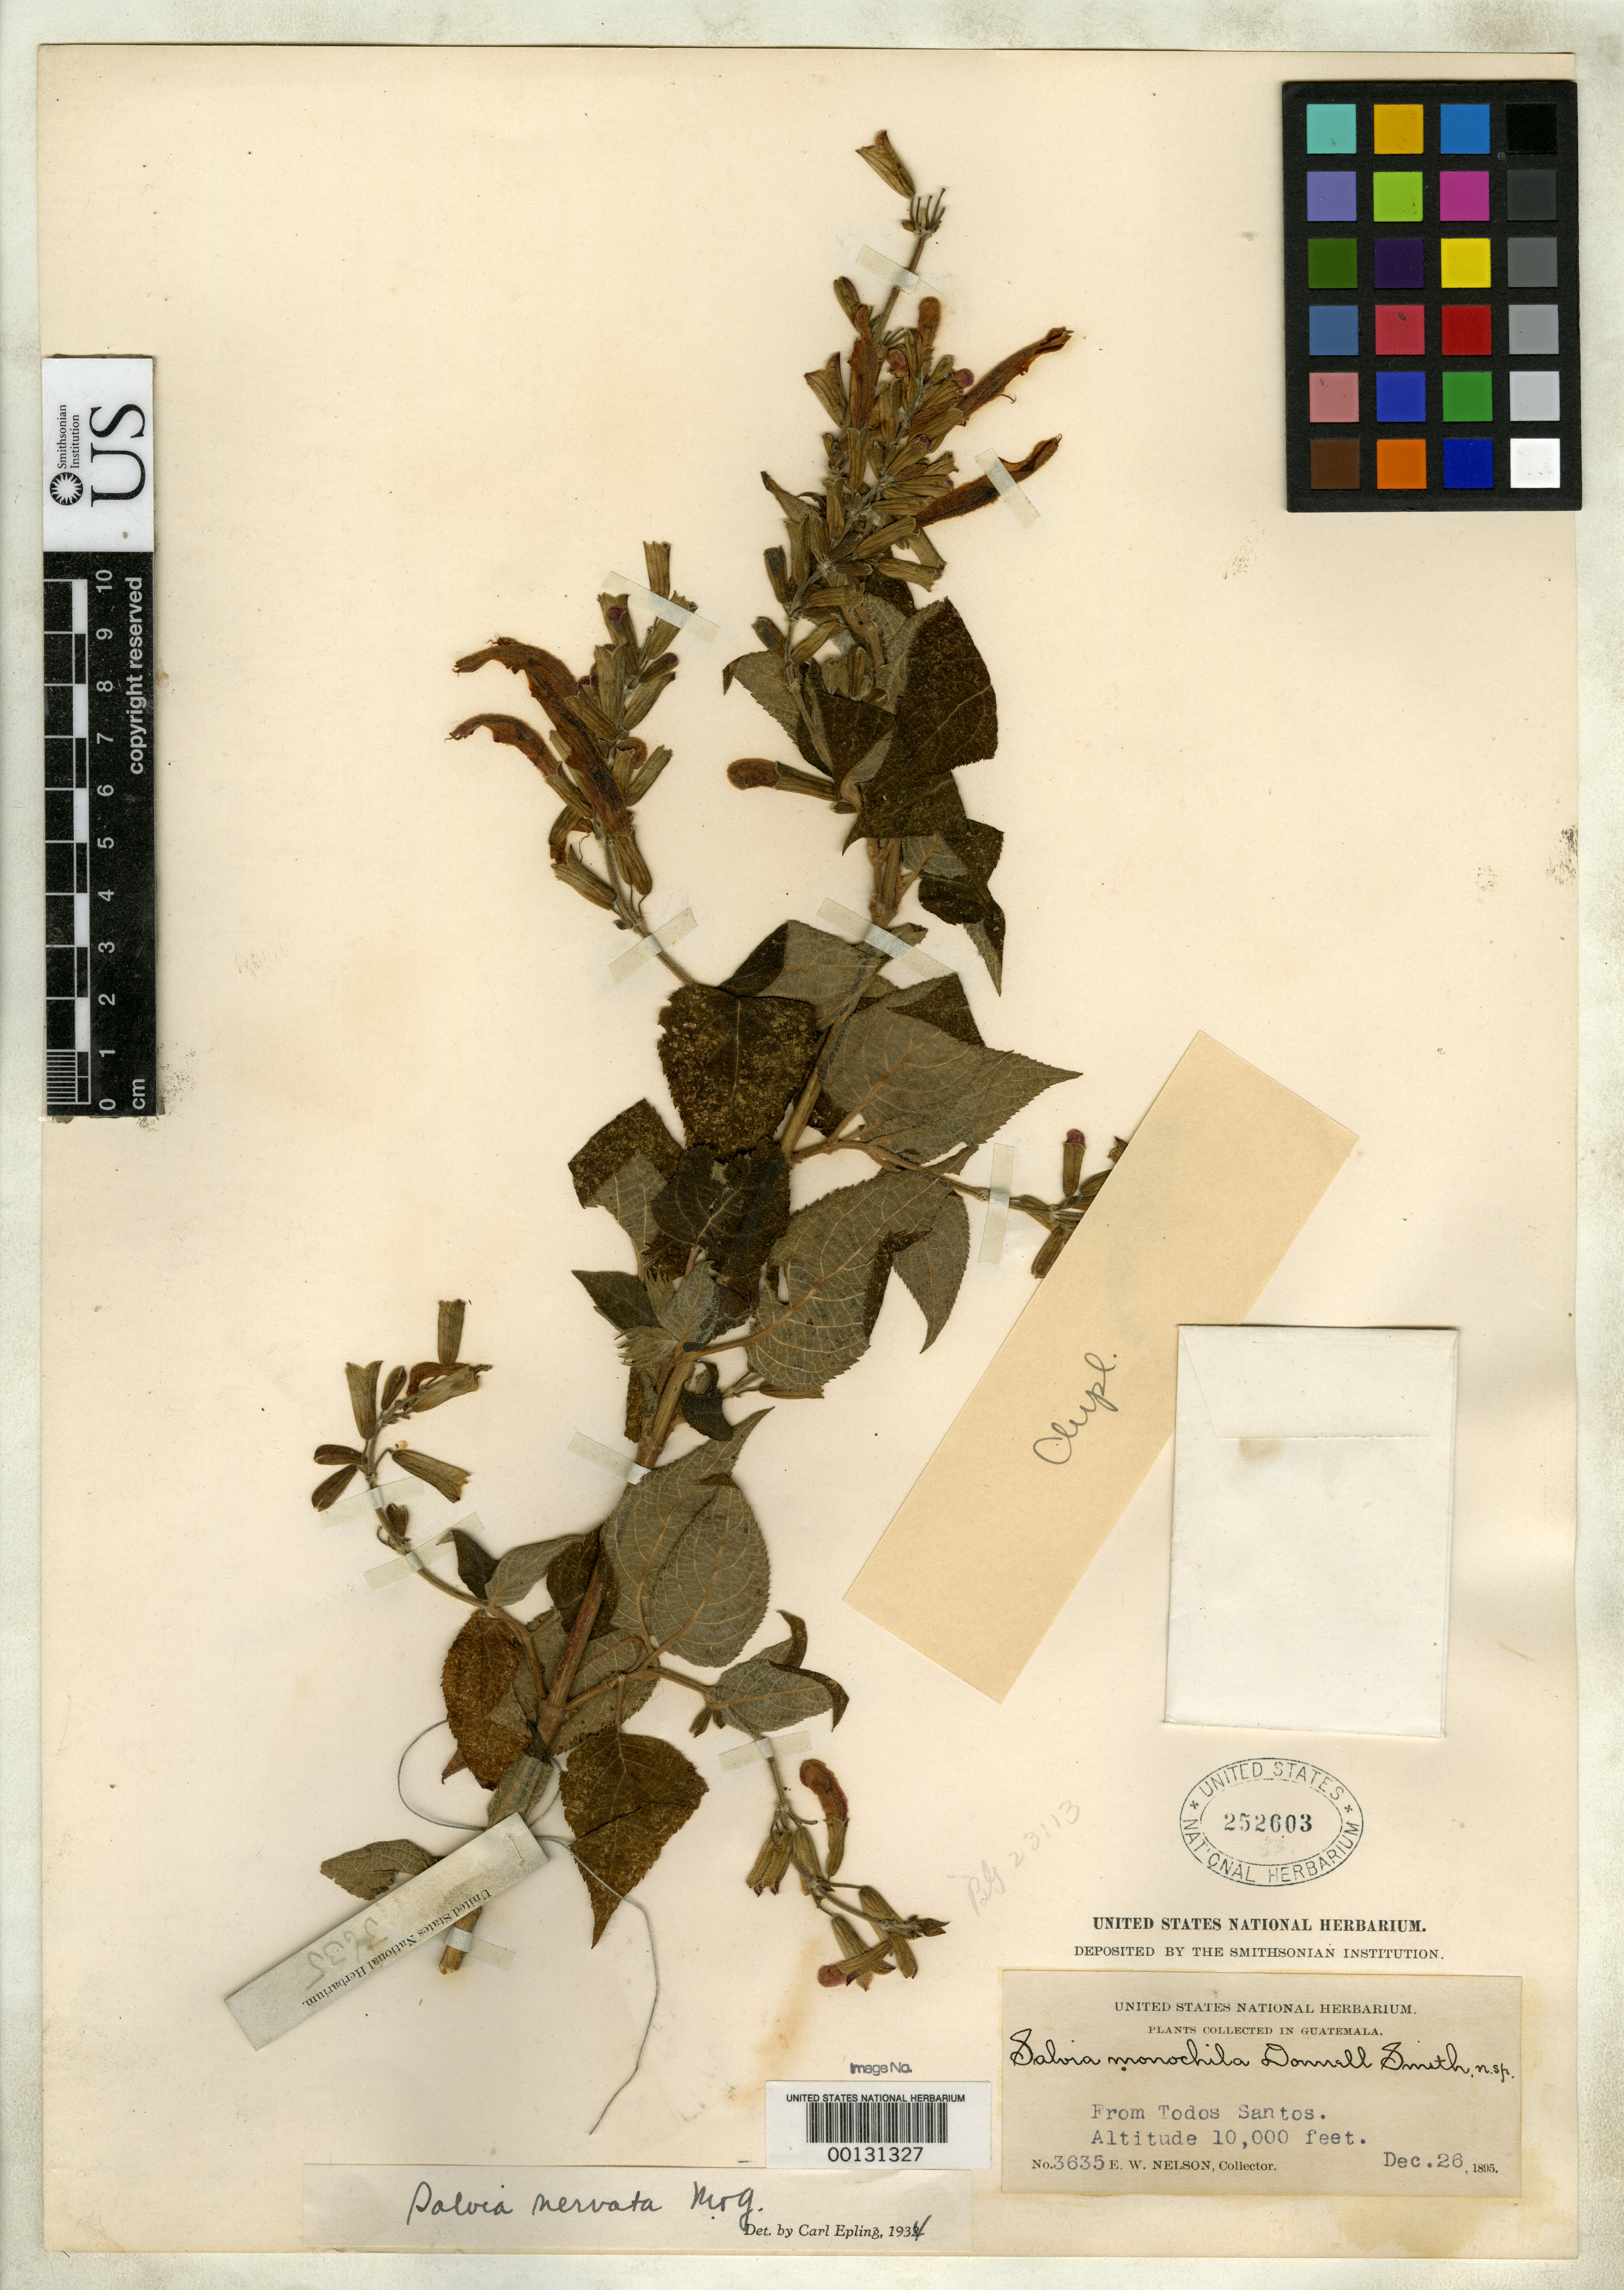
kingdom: Plantae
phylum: Tracheophyta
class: Magnoliopsida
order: Lamiales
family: Lamiaceae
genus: Salvia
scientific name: Salvia monochila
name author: Donn. Sm.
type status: Type Collection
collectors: E. W. Nelson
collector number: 3635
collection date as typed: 26 Dec 1895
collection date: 1895-12-26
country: Guatemala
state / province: Huehuetenango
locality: From Todos Santos.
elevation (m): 3048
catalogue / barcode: US 252603